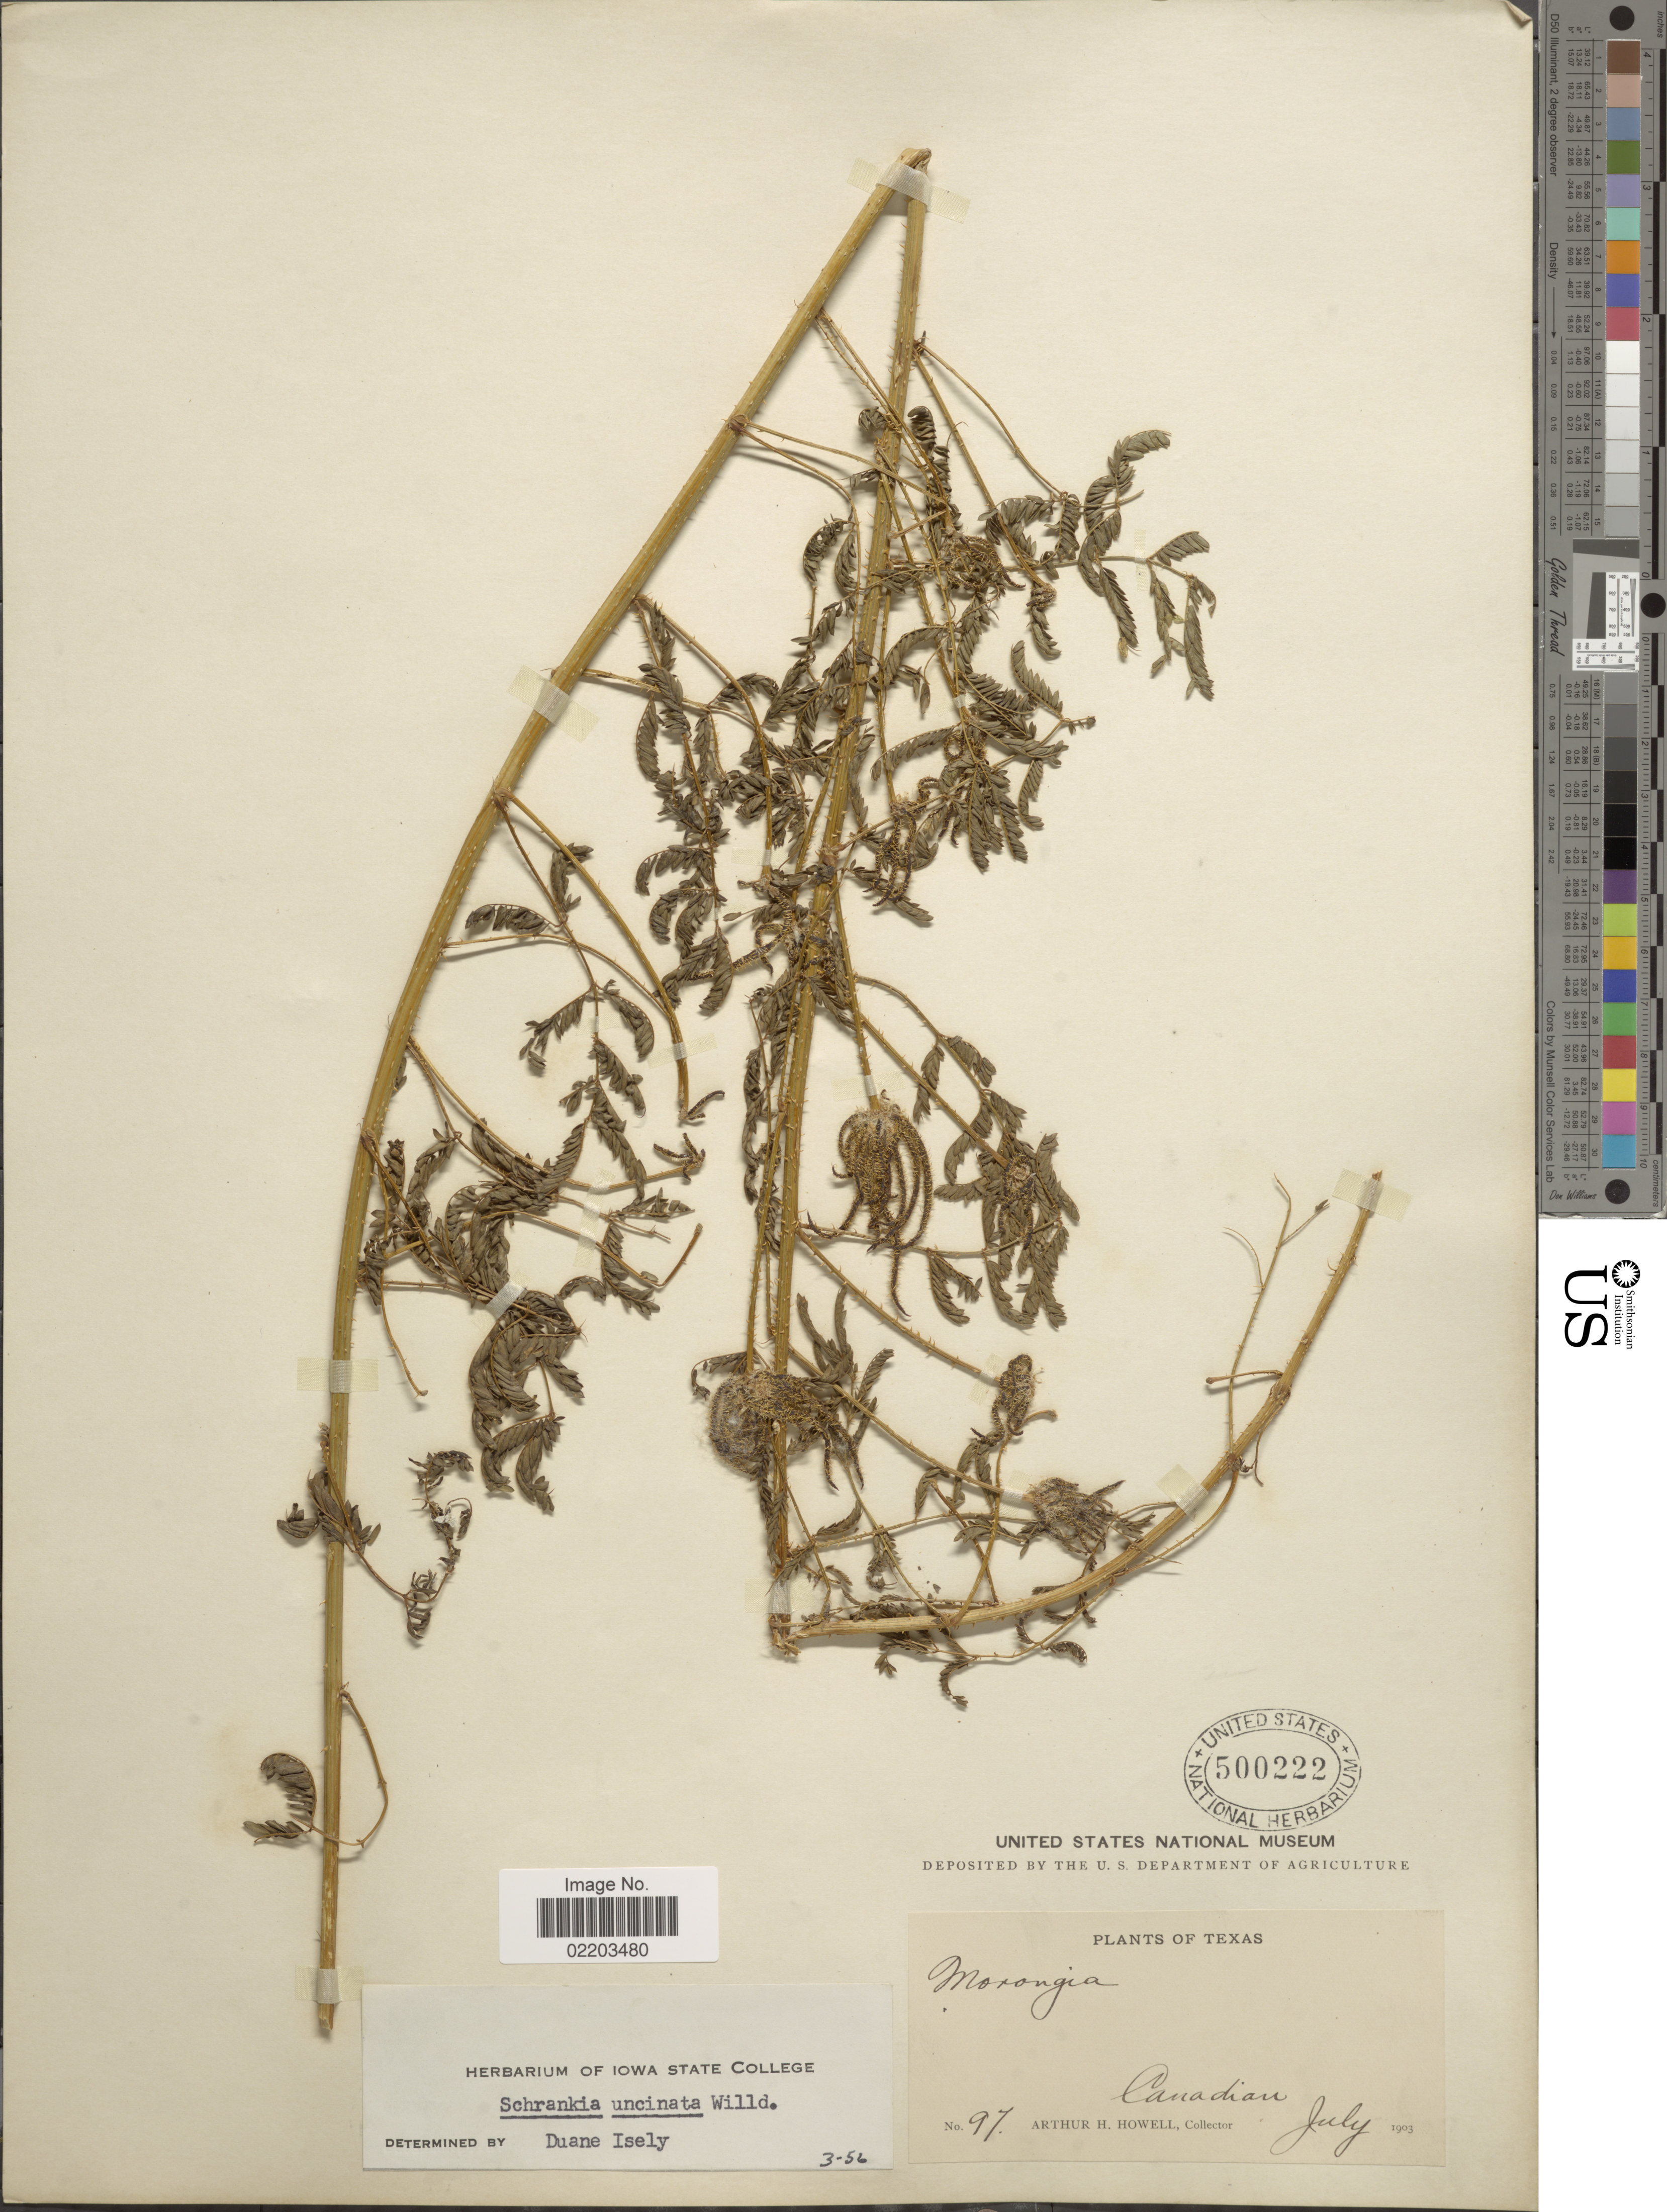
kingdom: Plantae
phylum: Tracheophyta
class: Magnoliopsida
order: Fabales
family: Fabaceae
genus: Mimosa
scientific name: Mimosa nuttallii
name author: (DC.) B.L. Turner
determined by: Strong, M. T., (US), Smithsonian Institution - National Museum of Natural History (UNITED STATES)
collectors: A. Howell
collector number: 97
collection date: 1903-07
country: United States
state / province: Texas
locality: Canadian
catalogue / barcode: US 500222